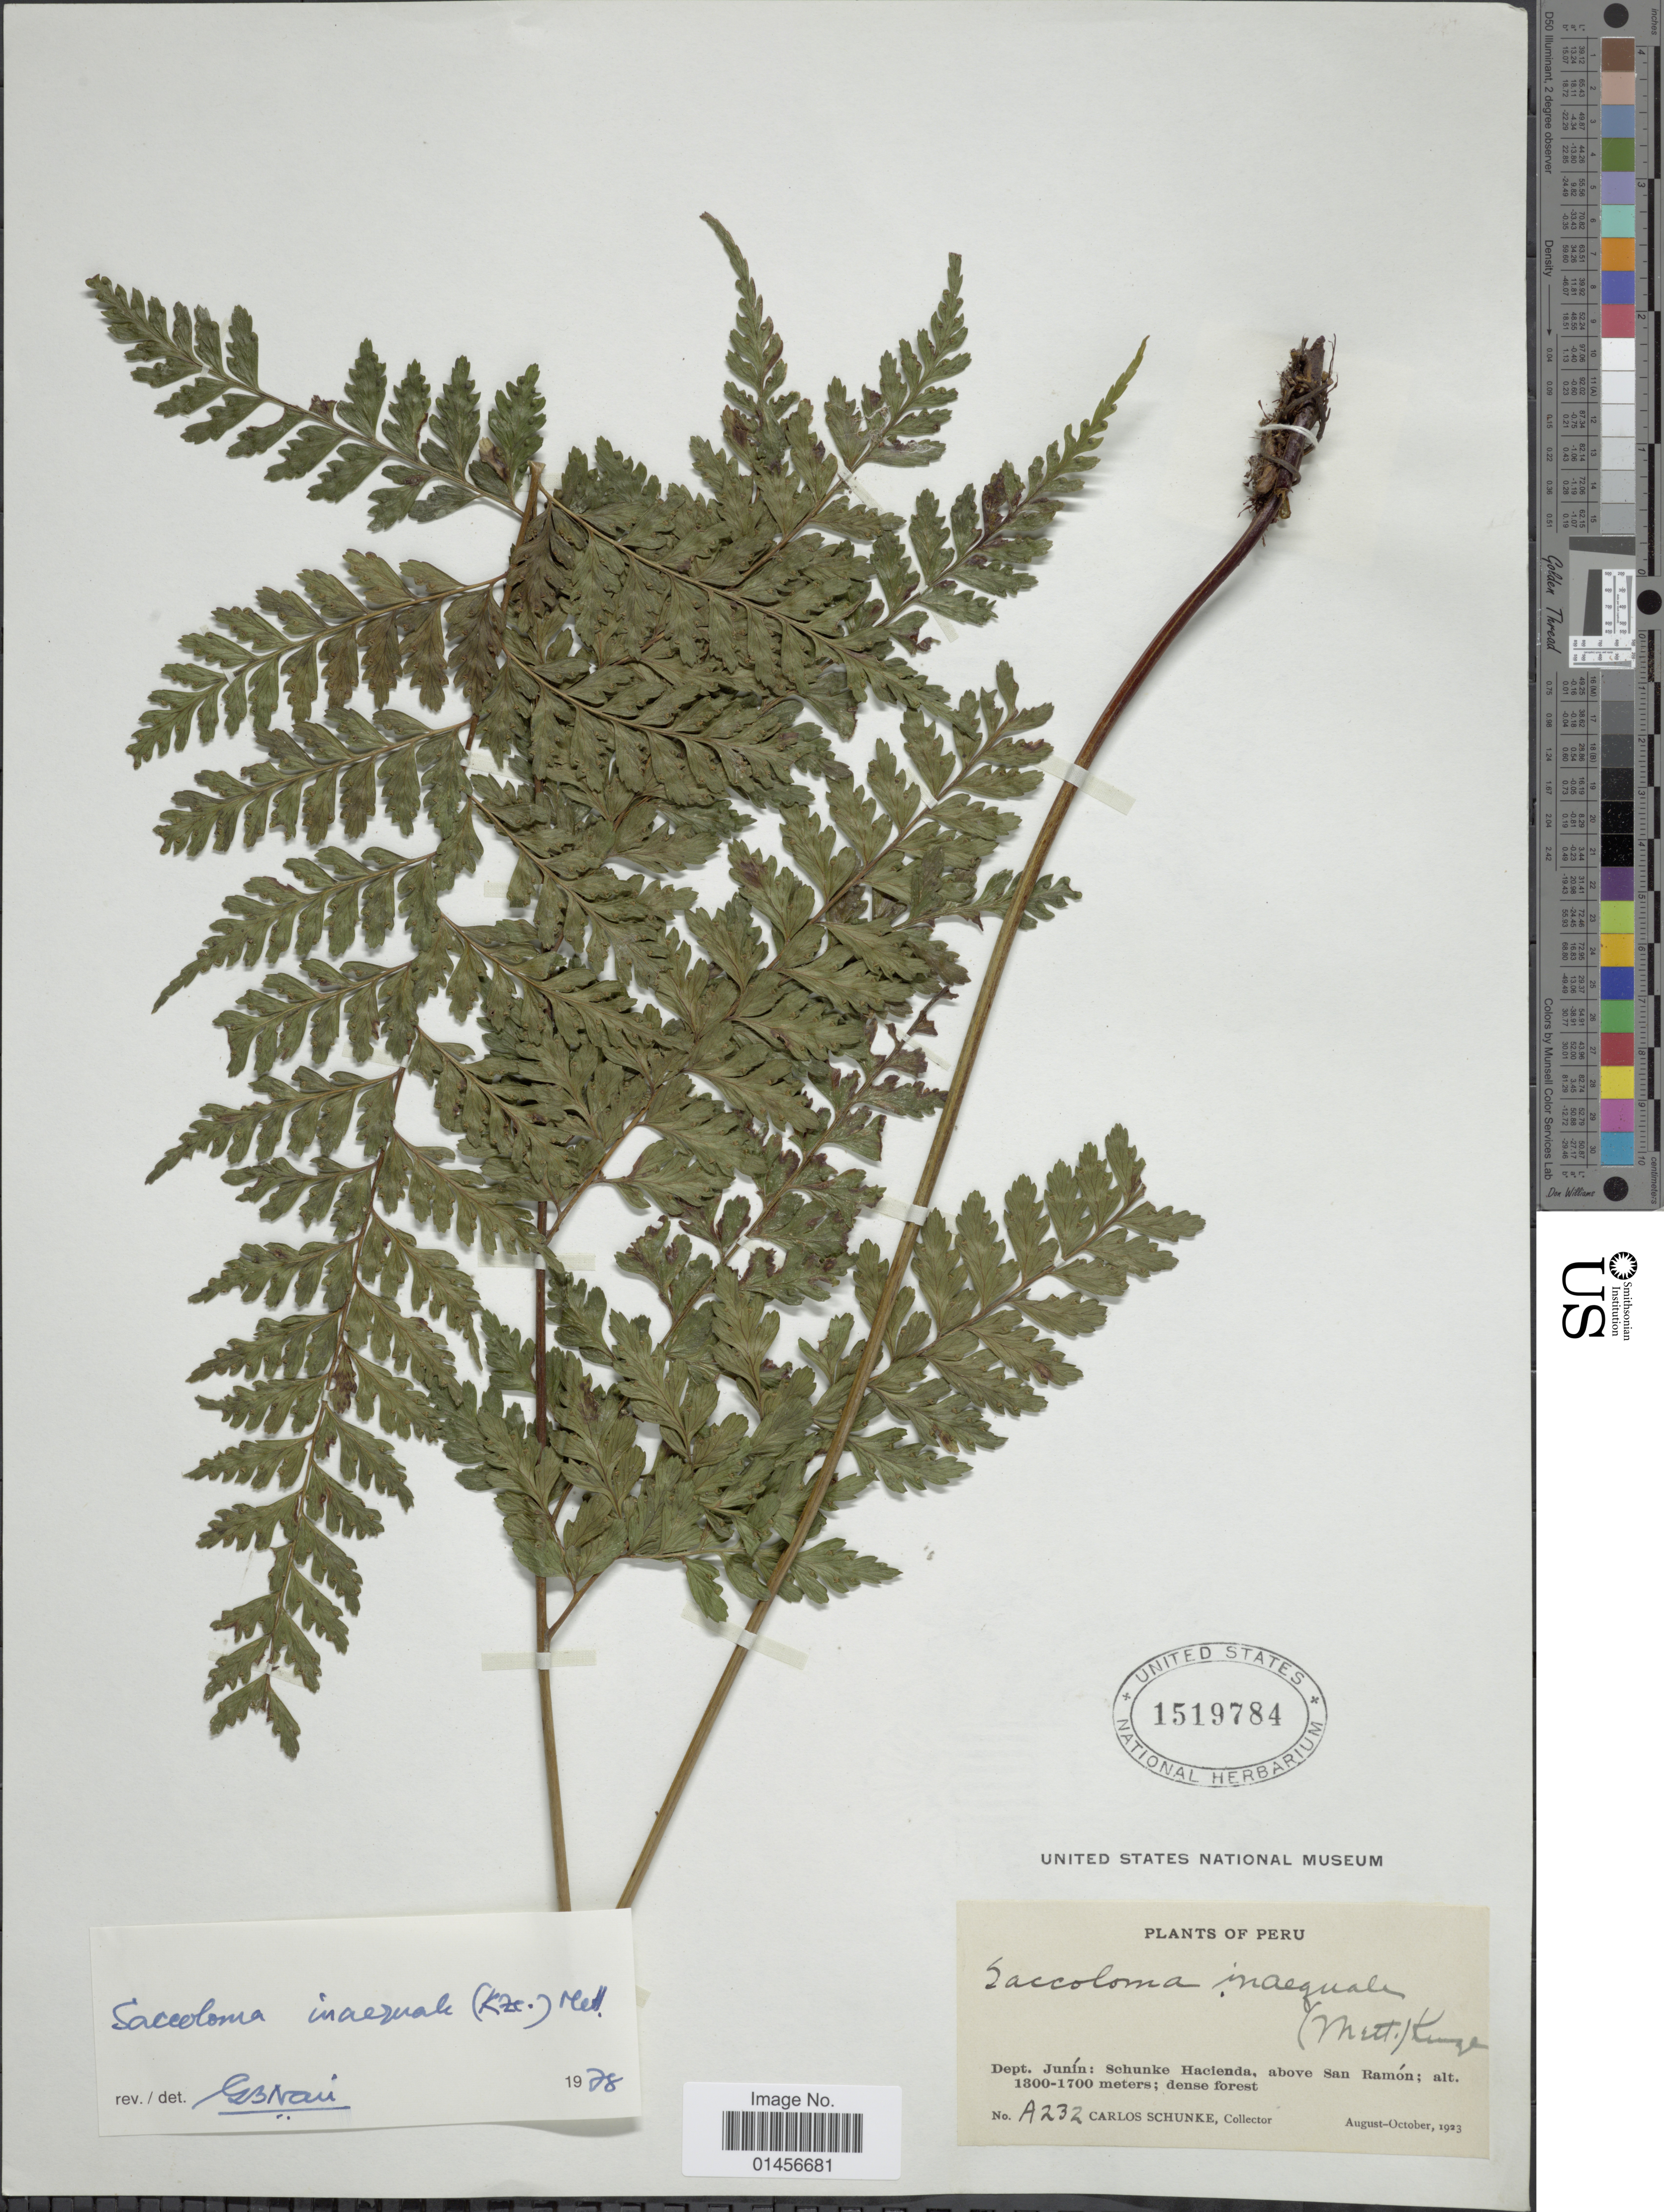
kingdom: Plantae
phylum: Tracheophyta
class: Polypodiopsida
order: Polypodiales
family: Saccolomataceae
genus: Saccoloma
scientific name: Saccoloma inaequale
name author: (Kunze) Mett.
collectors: C. Schunke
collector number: A232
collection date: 1923-08/1923-12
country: Peru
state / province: Junín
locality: Schunke Hacienda, above San Ramón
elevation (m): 1300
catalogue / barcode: US 1519784